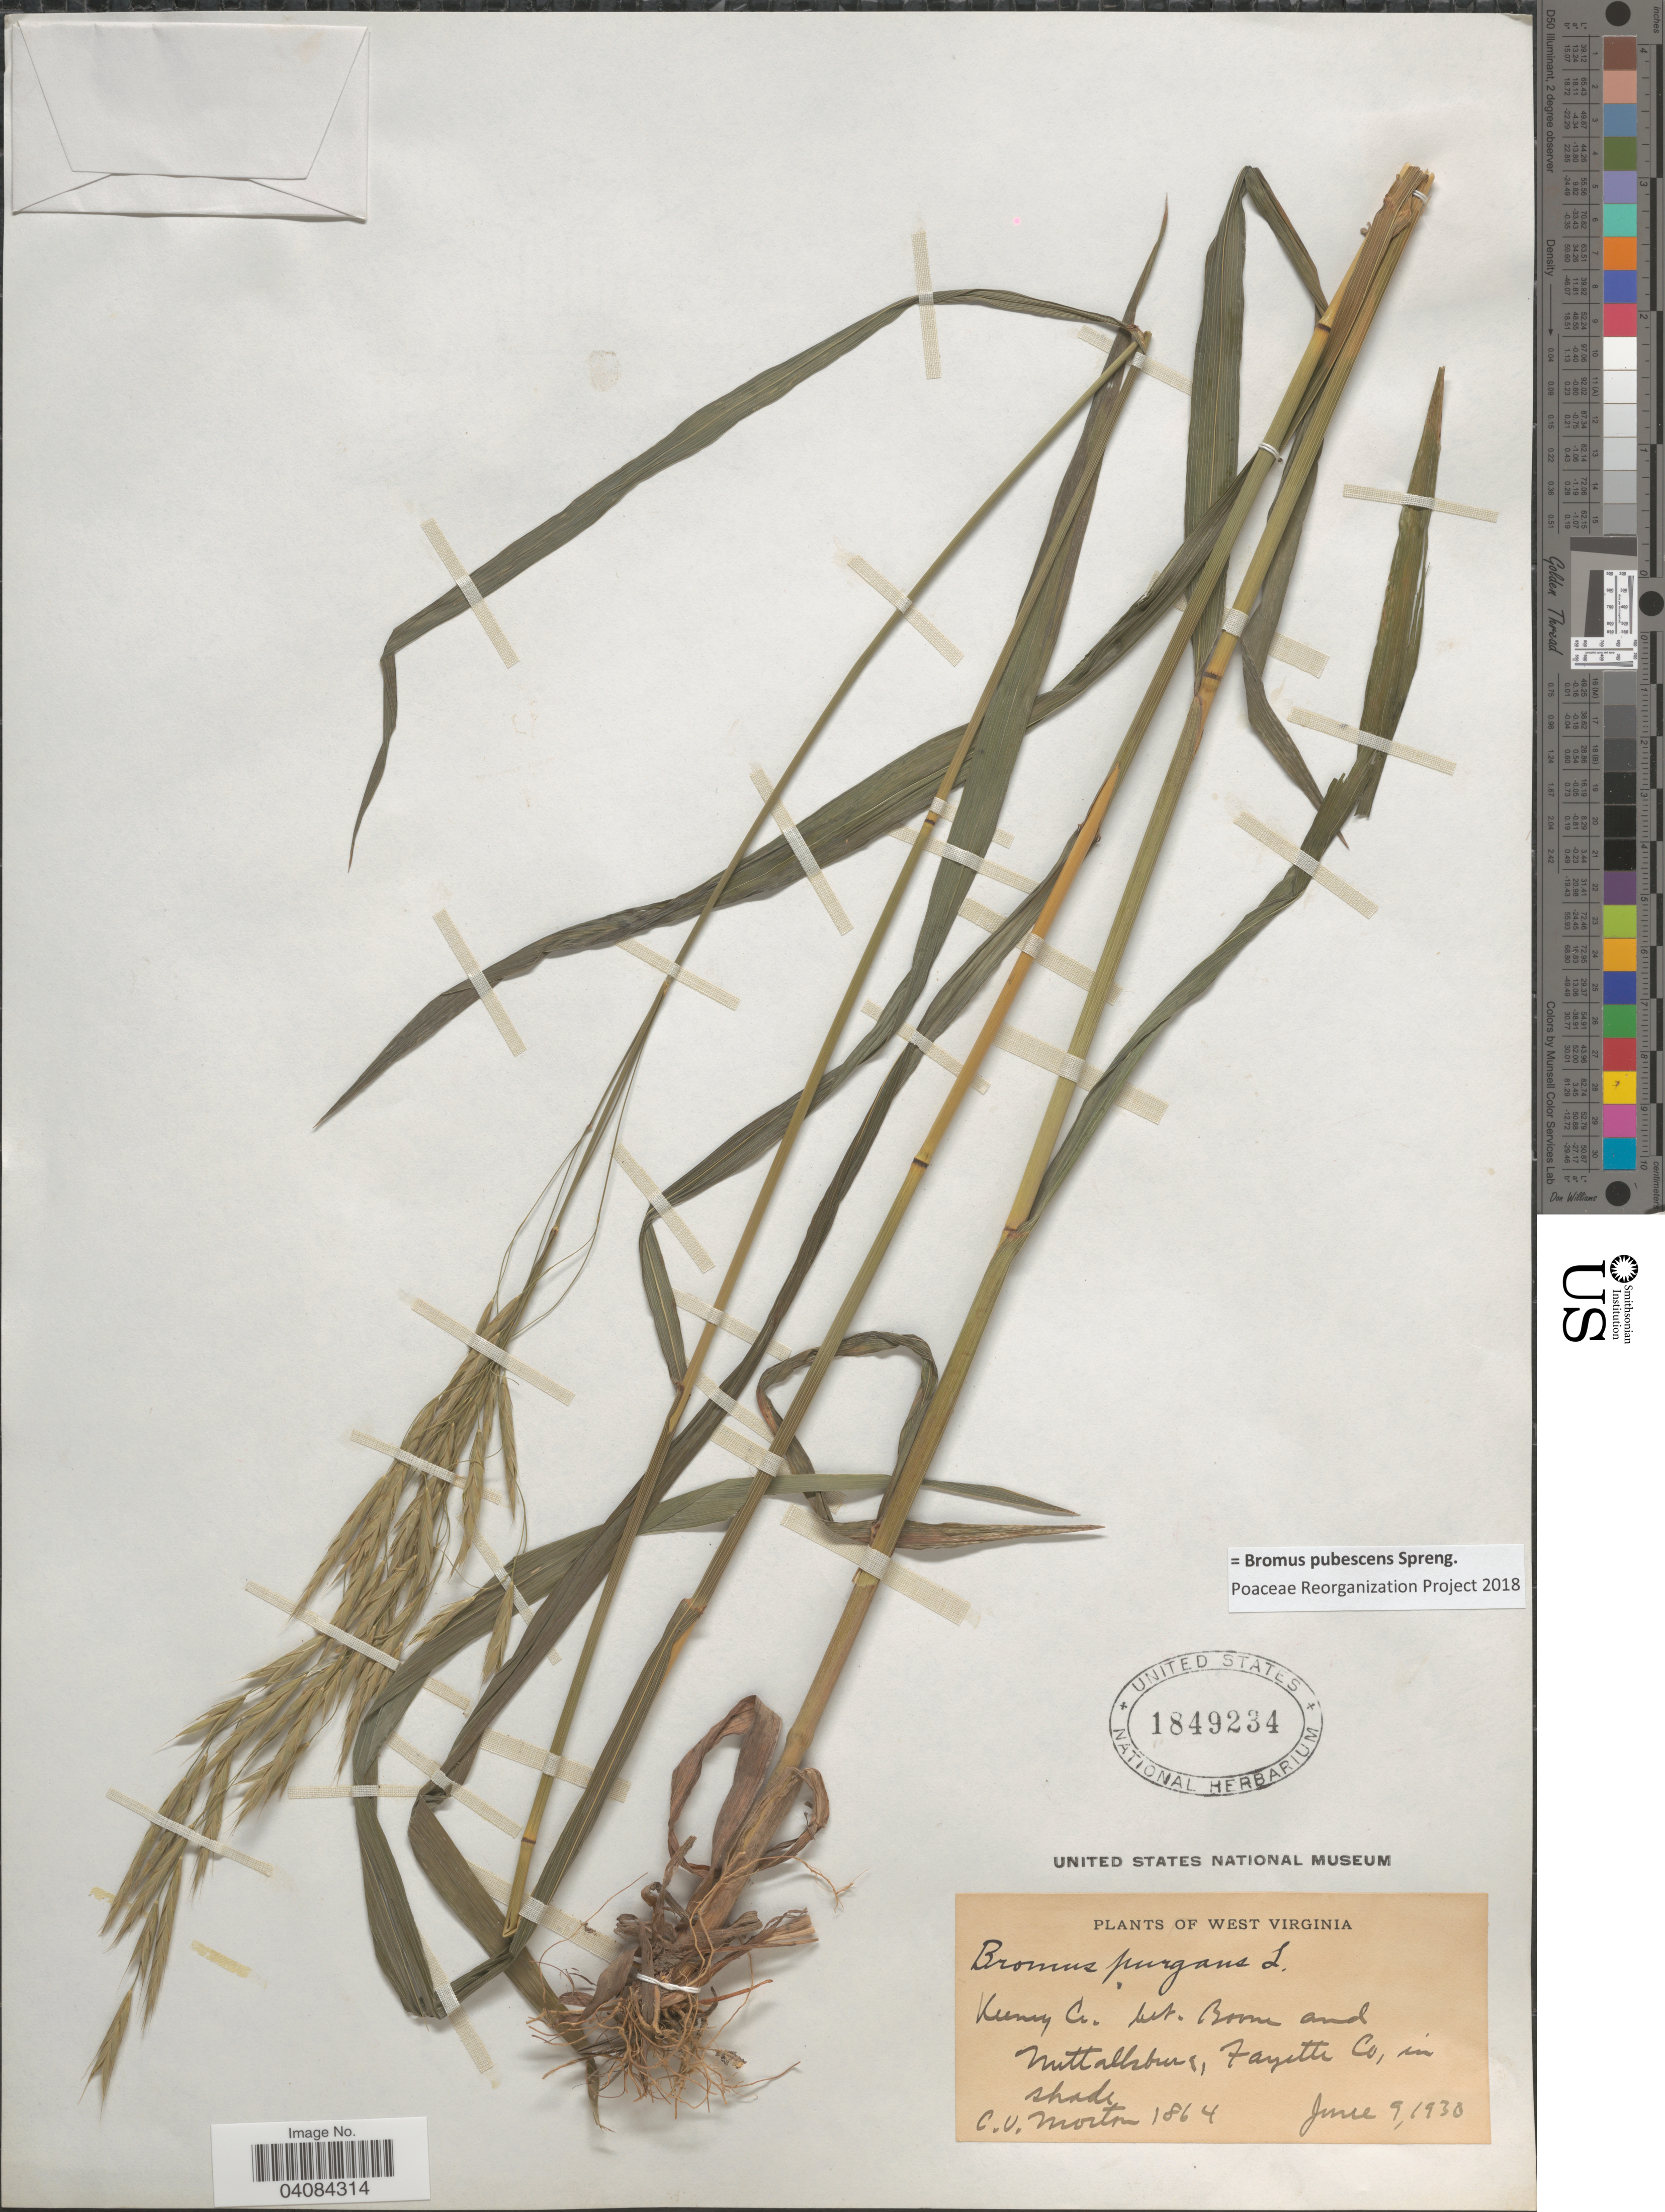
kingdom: Plantae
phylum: Tracheophyta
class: Liliopsida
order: Poales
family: Poaceae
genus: Bromus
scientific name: Bromus pubescens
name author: Muhl. ex Willd.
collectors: C. V. Morton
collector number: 1864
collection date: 1930-06-09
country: United States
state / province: West Virginia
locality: Keeney Cr. bet. Boone and Nuttallburg, Fayette Co, in shade.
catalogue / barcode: US 1849234